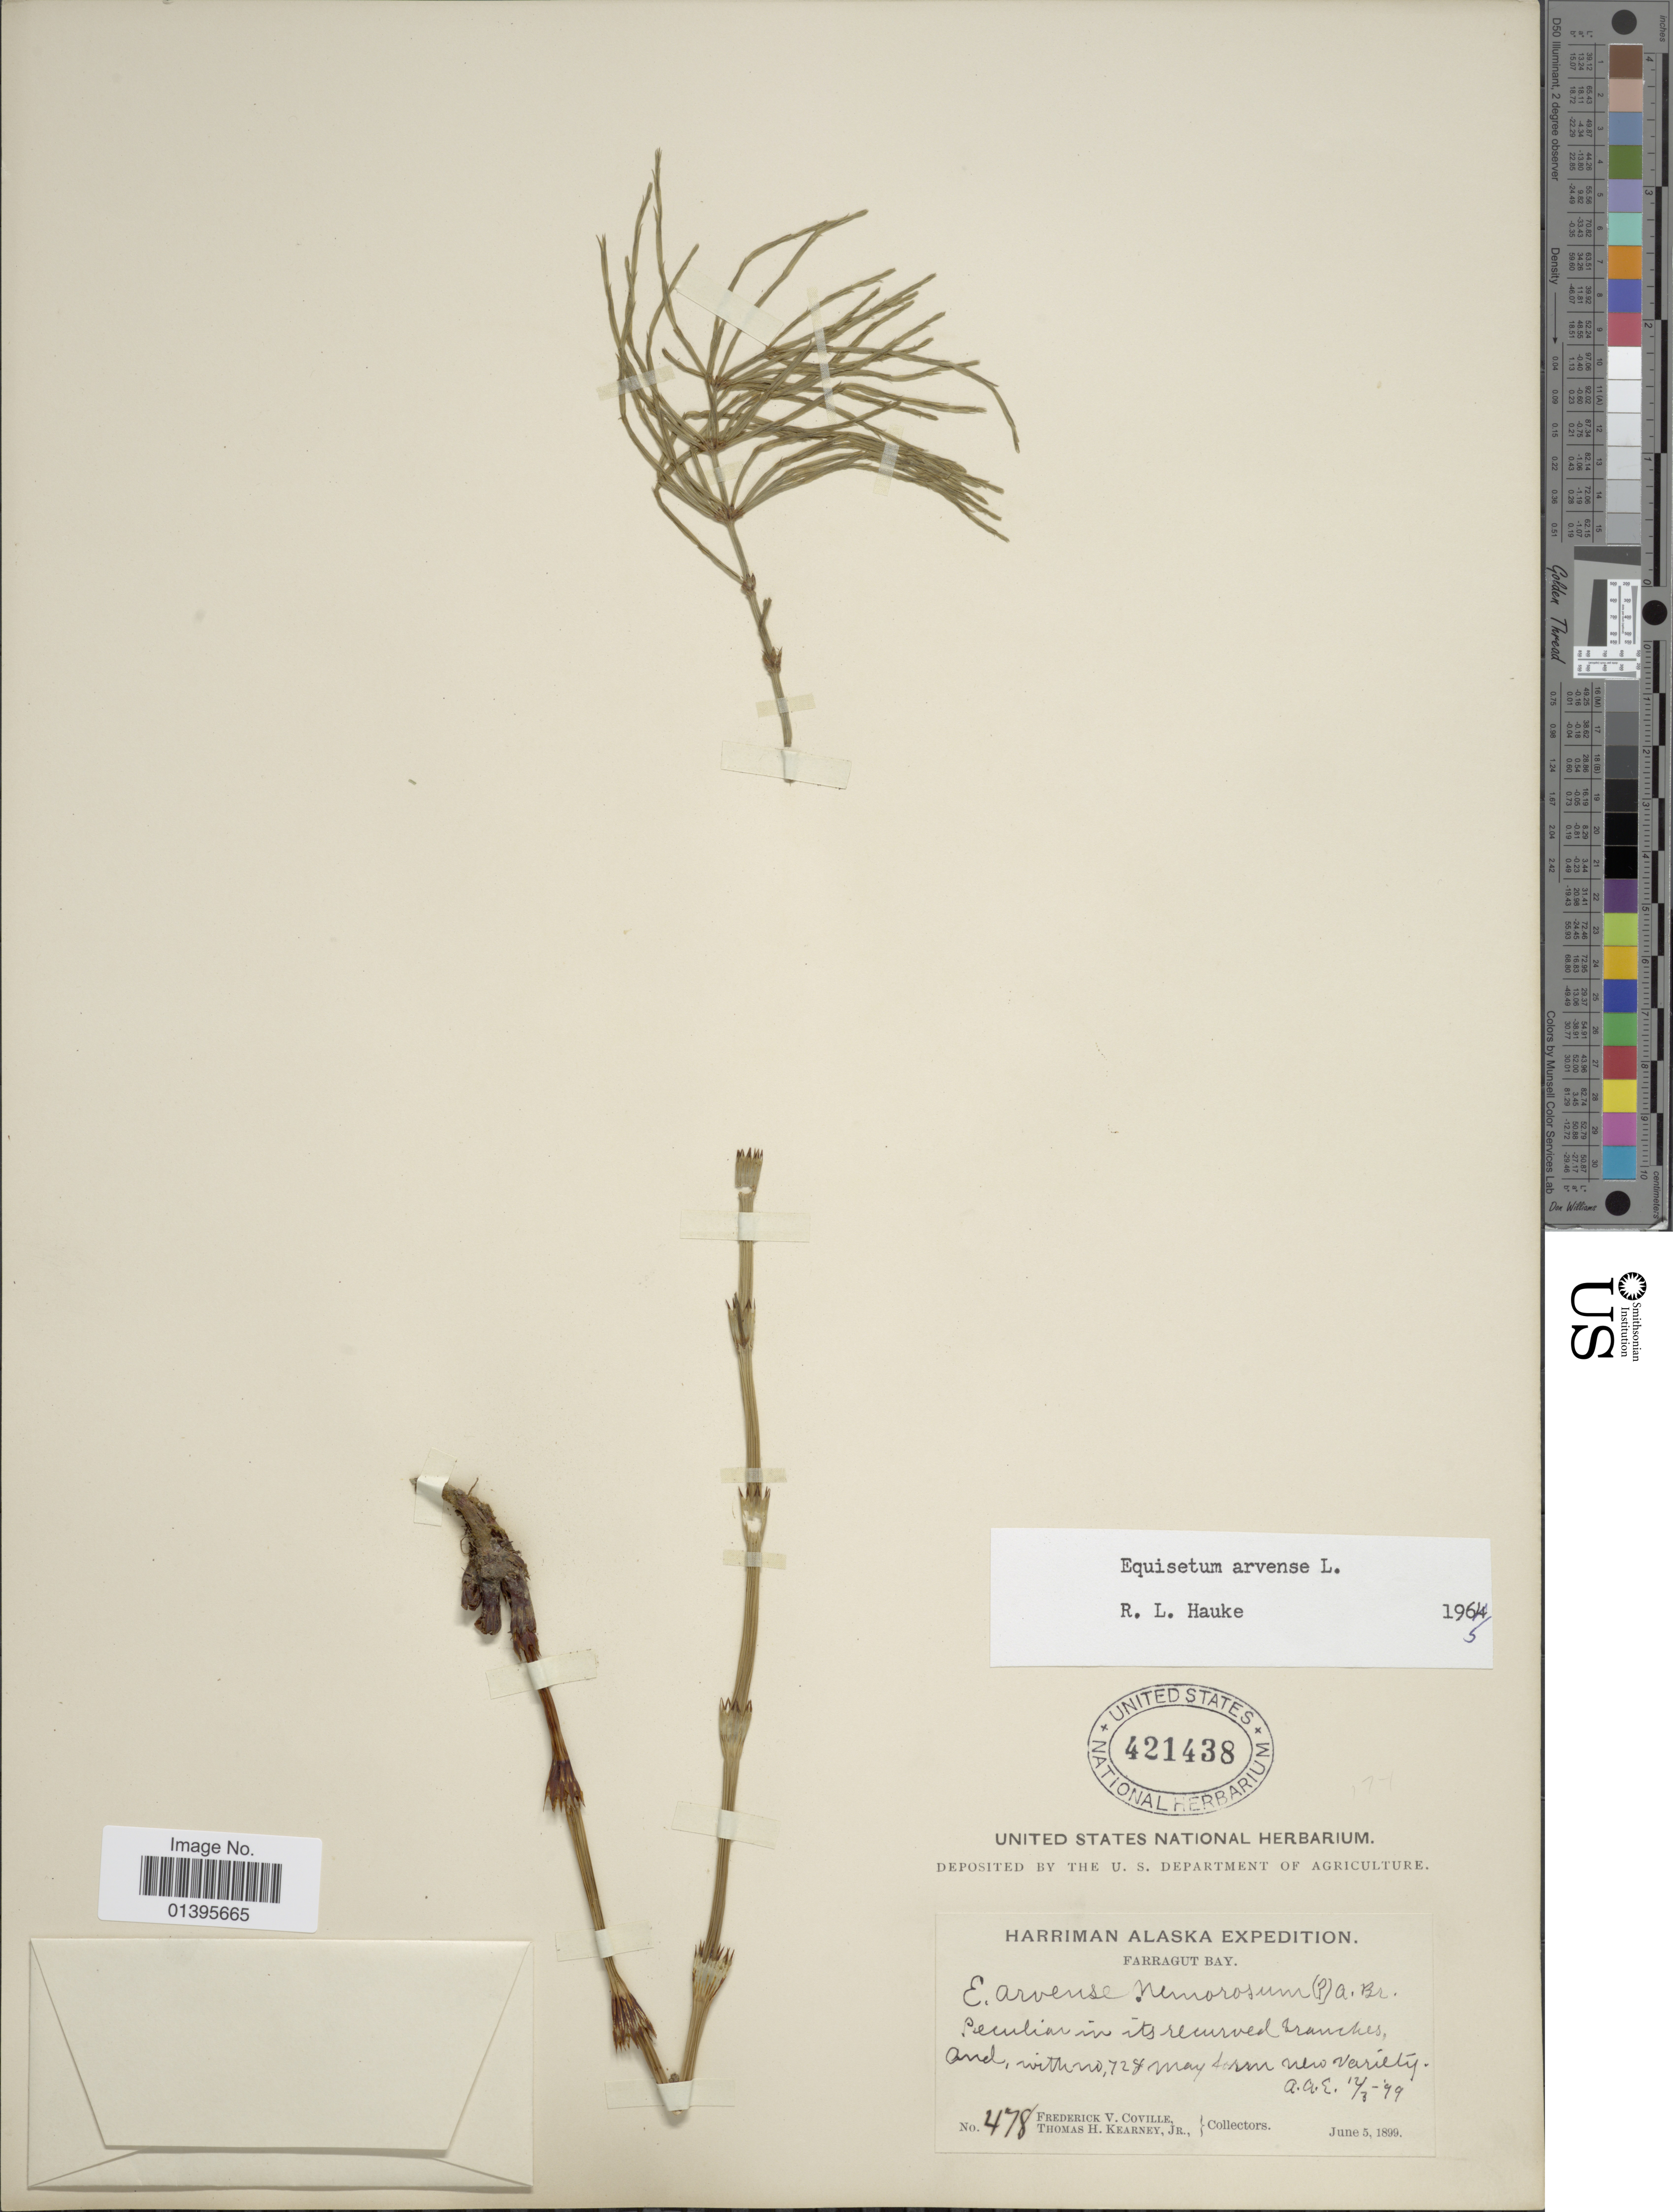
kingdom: Plantae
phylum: Tracheophyta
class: Polypodiopsida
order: Equisetales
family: Equisetaceae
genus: Equisetum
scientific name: Equisetum arvense var. nemorosum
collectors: F. V. Coville & T. H. Kearney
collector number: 478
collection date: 1899-06-05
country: United States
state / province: Alaska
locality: Farragut Bay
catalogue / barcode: US 421438